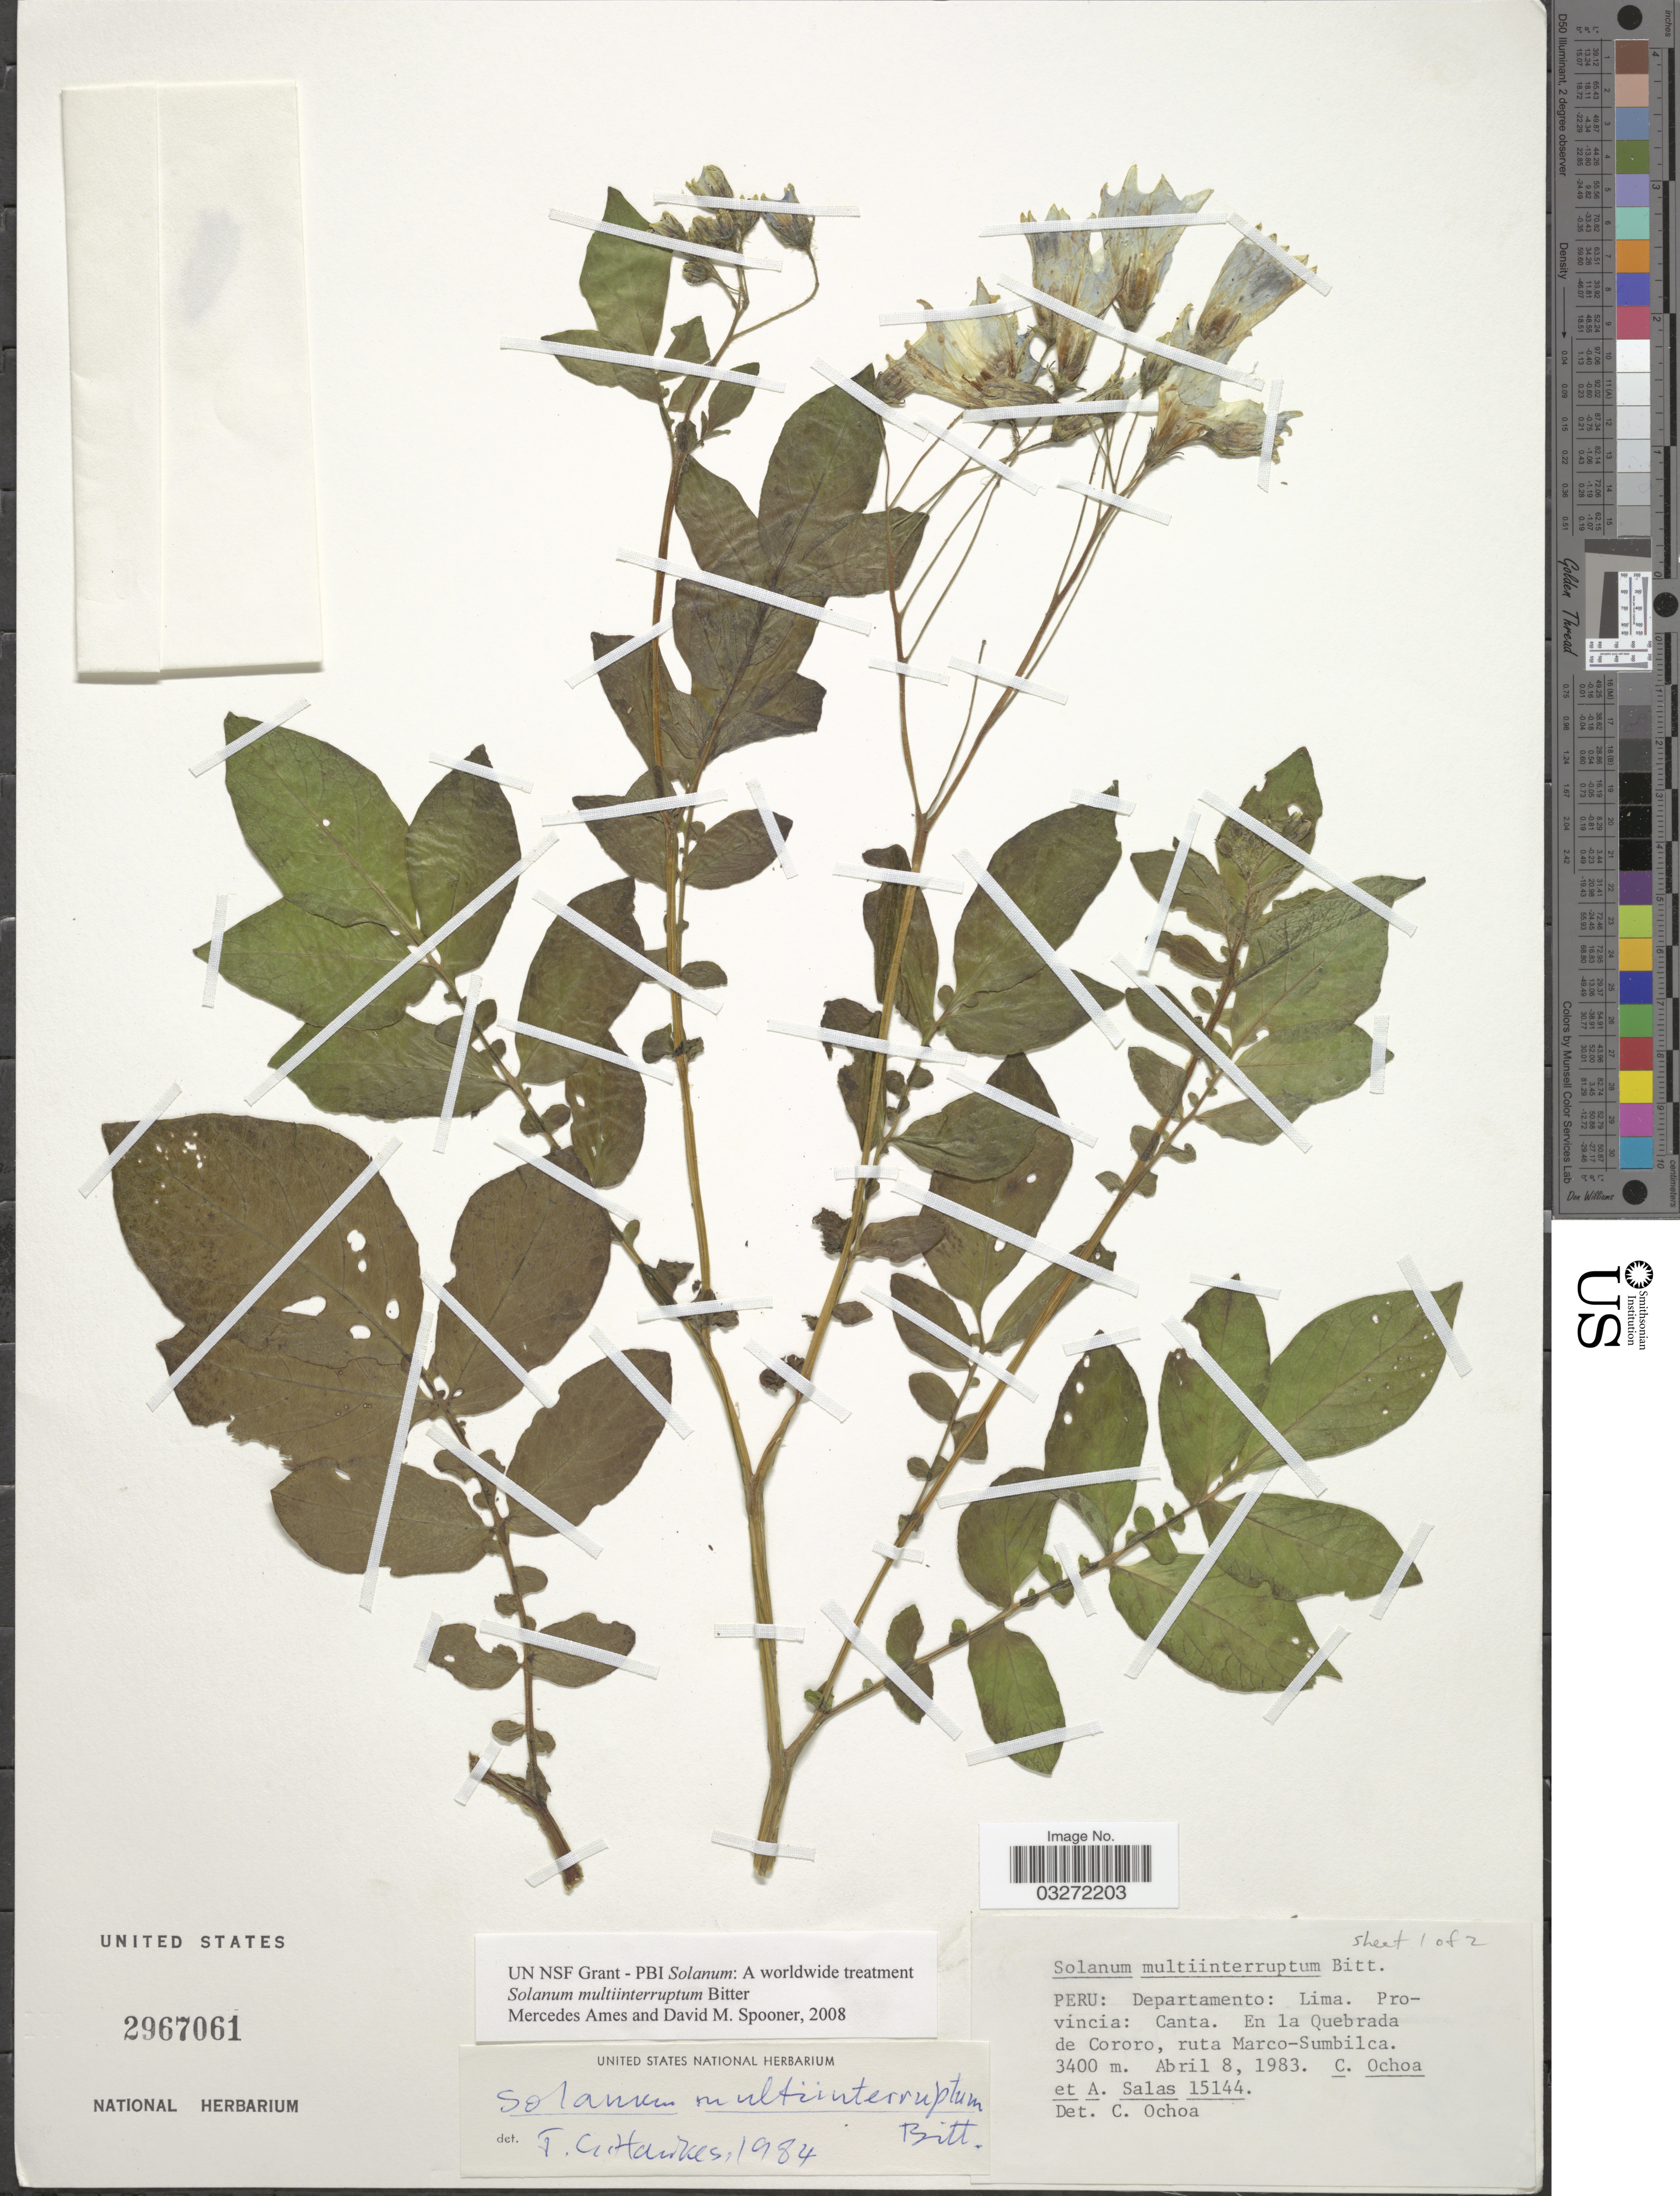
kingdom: Plantae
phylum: Tracheophyta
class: Magnoliopsida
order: Solanales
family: Solanaceae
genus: Solanum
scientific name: Solanum multiinterruptum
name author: Bitter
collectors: C. Ochoa & A. Salas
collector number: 15144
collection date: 1983-04-08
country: Peru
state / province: Lima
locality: Departamento: Lima. Provincia: Canta. En la Quebrada de Cororo, ruta Marco-Sumbilca.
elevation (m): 3400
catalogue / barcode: US 2967061